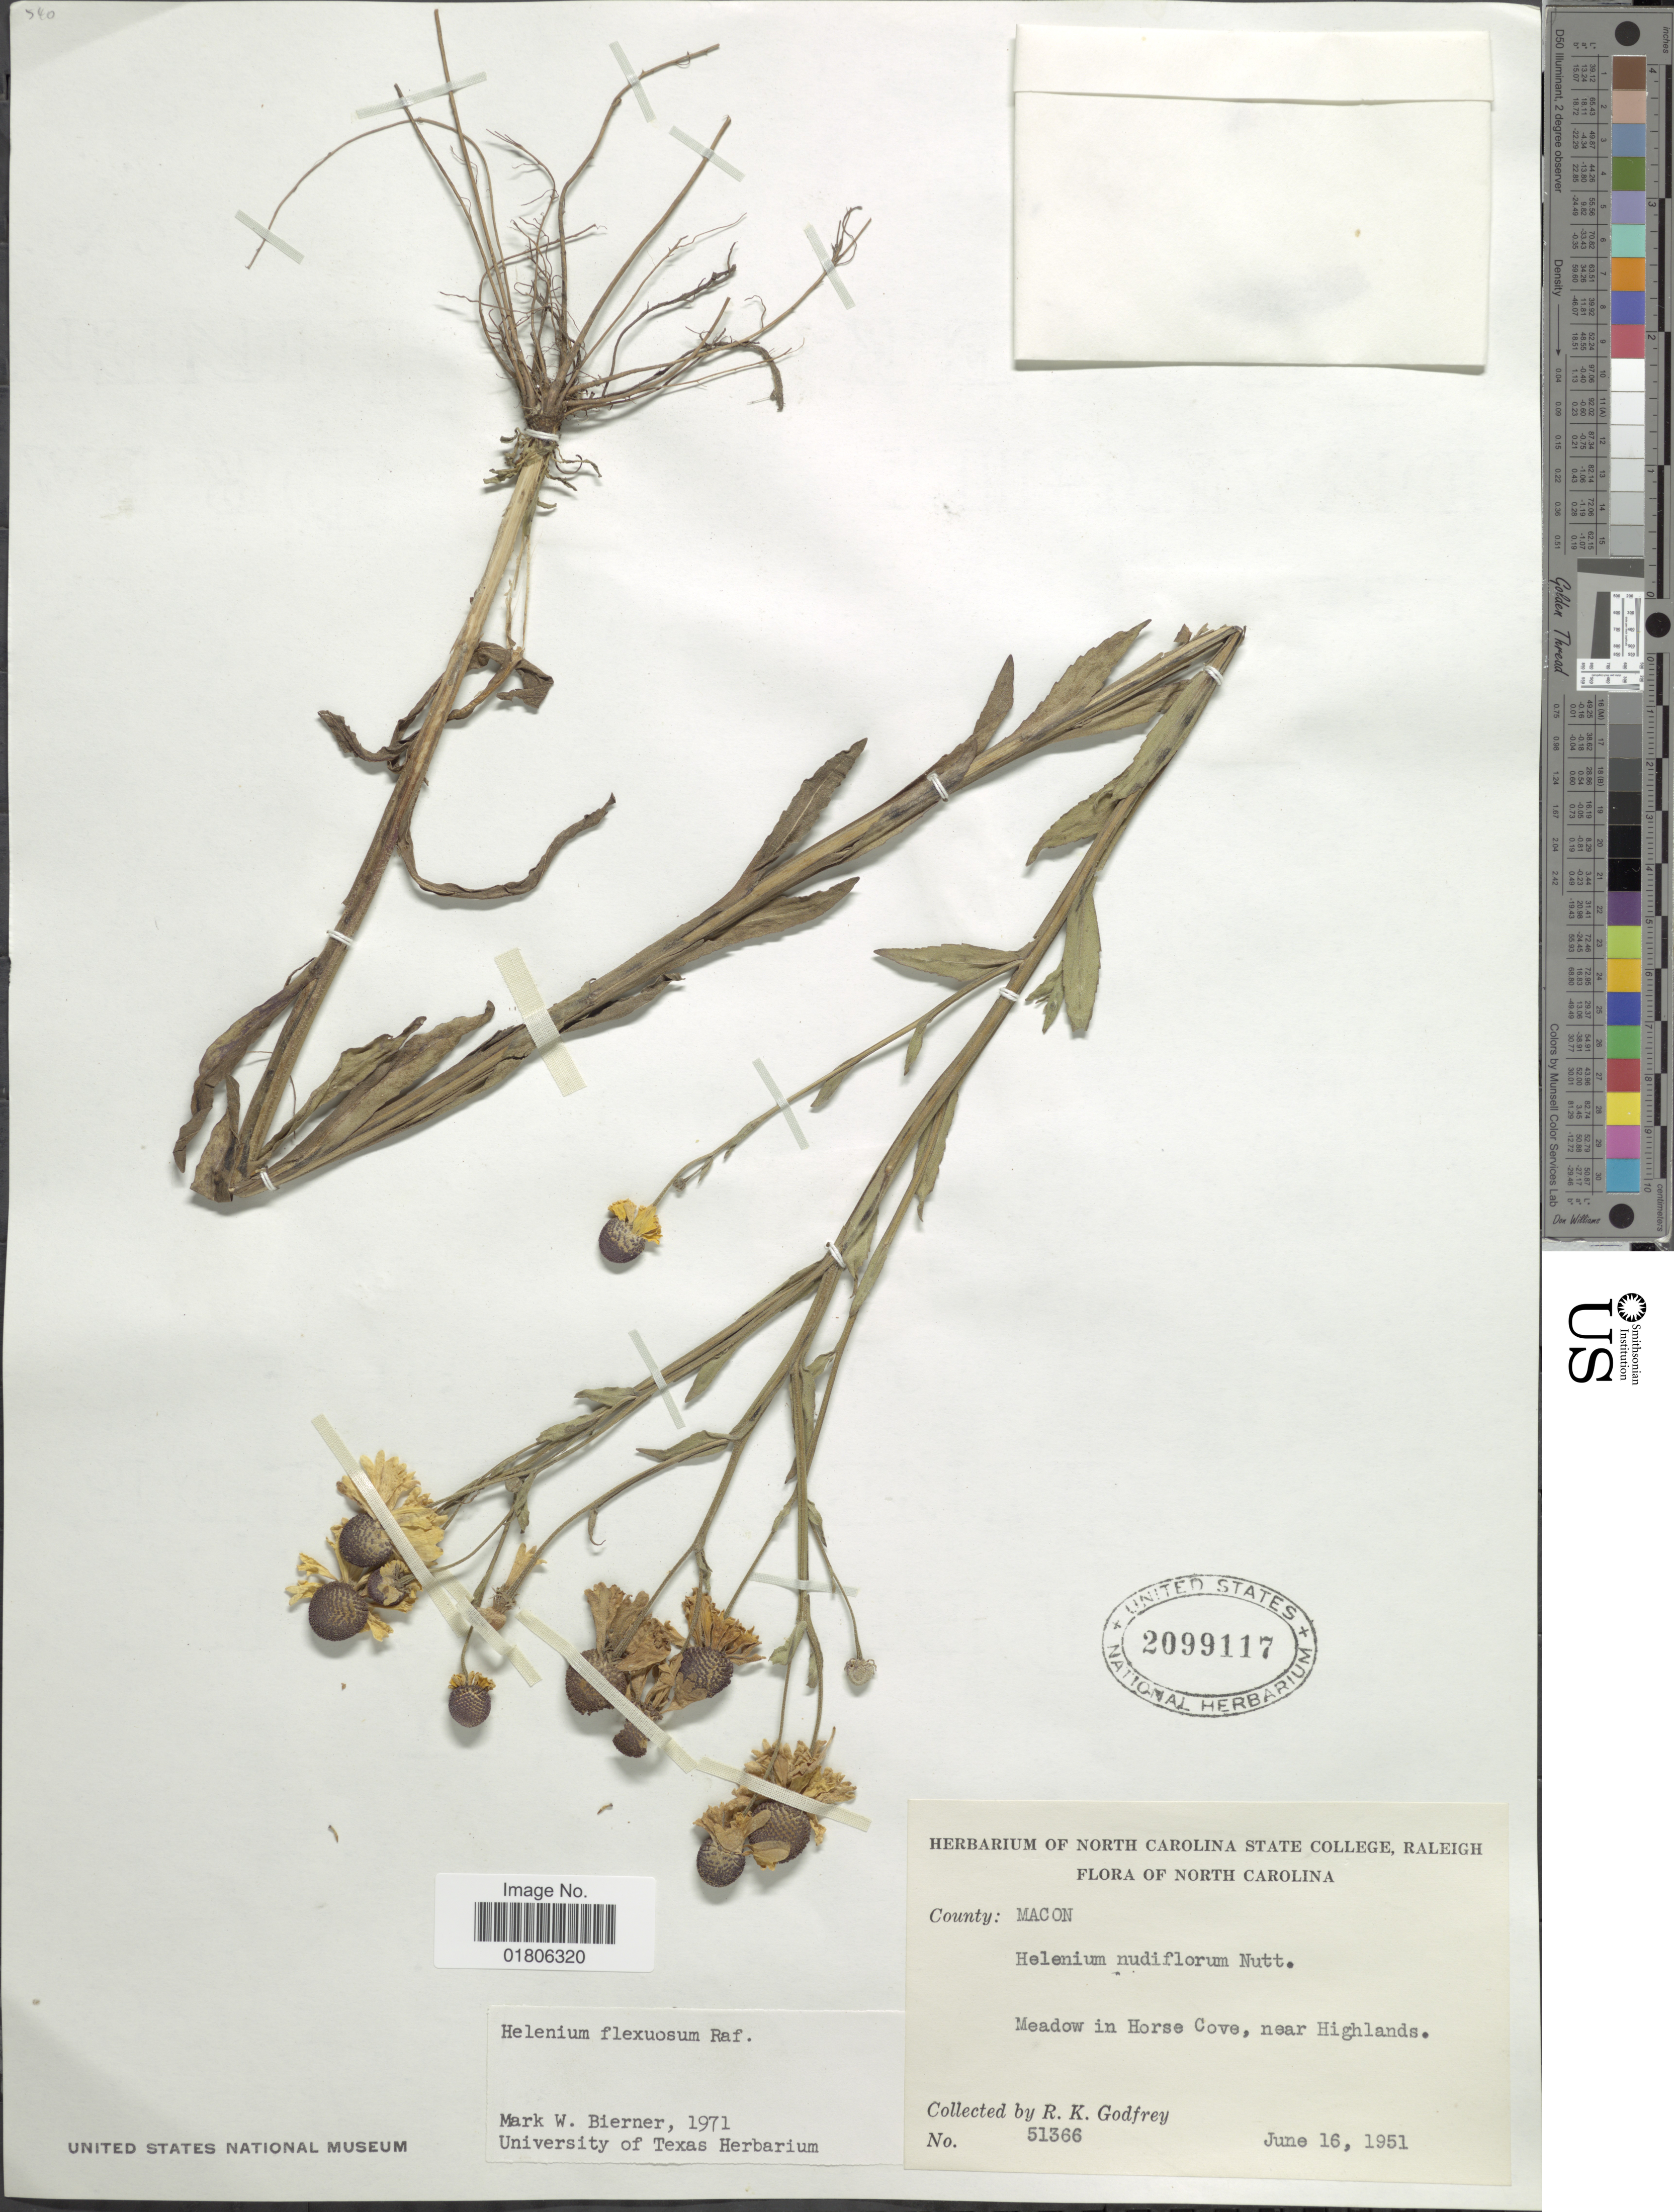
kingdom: Plantae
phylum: Tracheophyta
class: Magnoliopsida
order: Asterales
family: Asteraceae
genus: Helenium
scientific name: Helenium flexuosum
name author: Raf.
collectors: R. K. Godfrey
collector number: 51366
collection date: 1951-06-16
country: United States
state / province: North Carolina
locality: Meadow in Horse Cove, near Highlands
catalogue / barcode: US 2099117